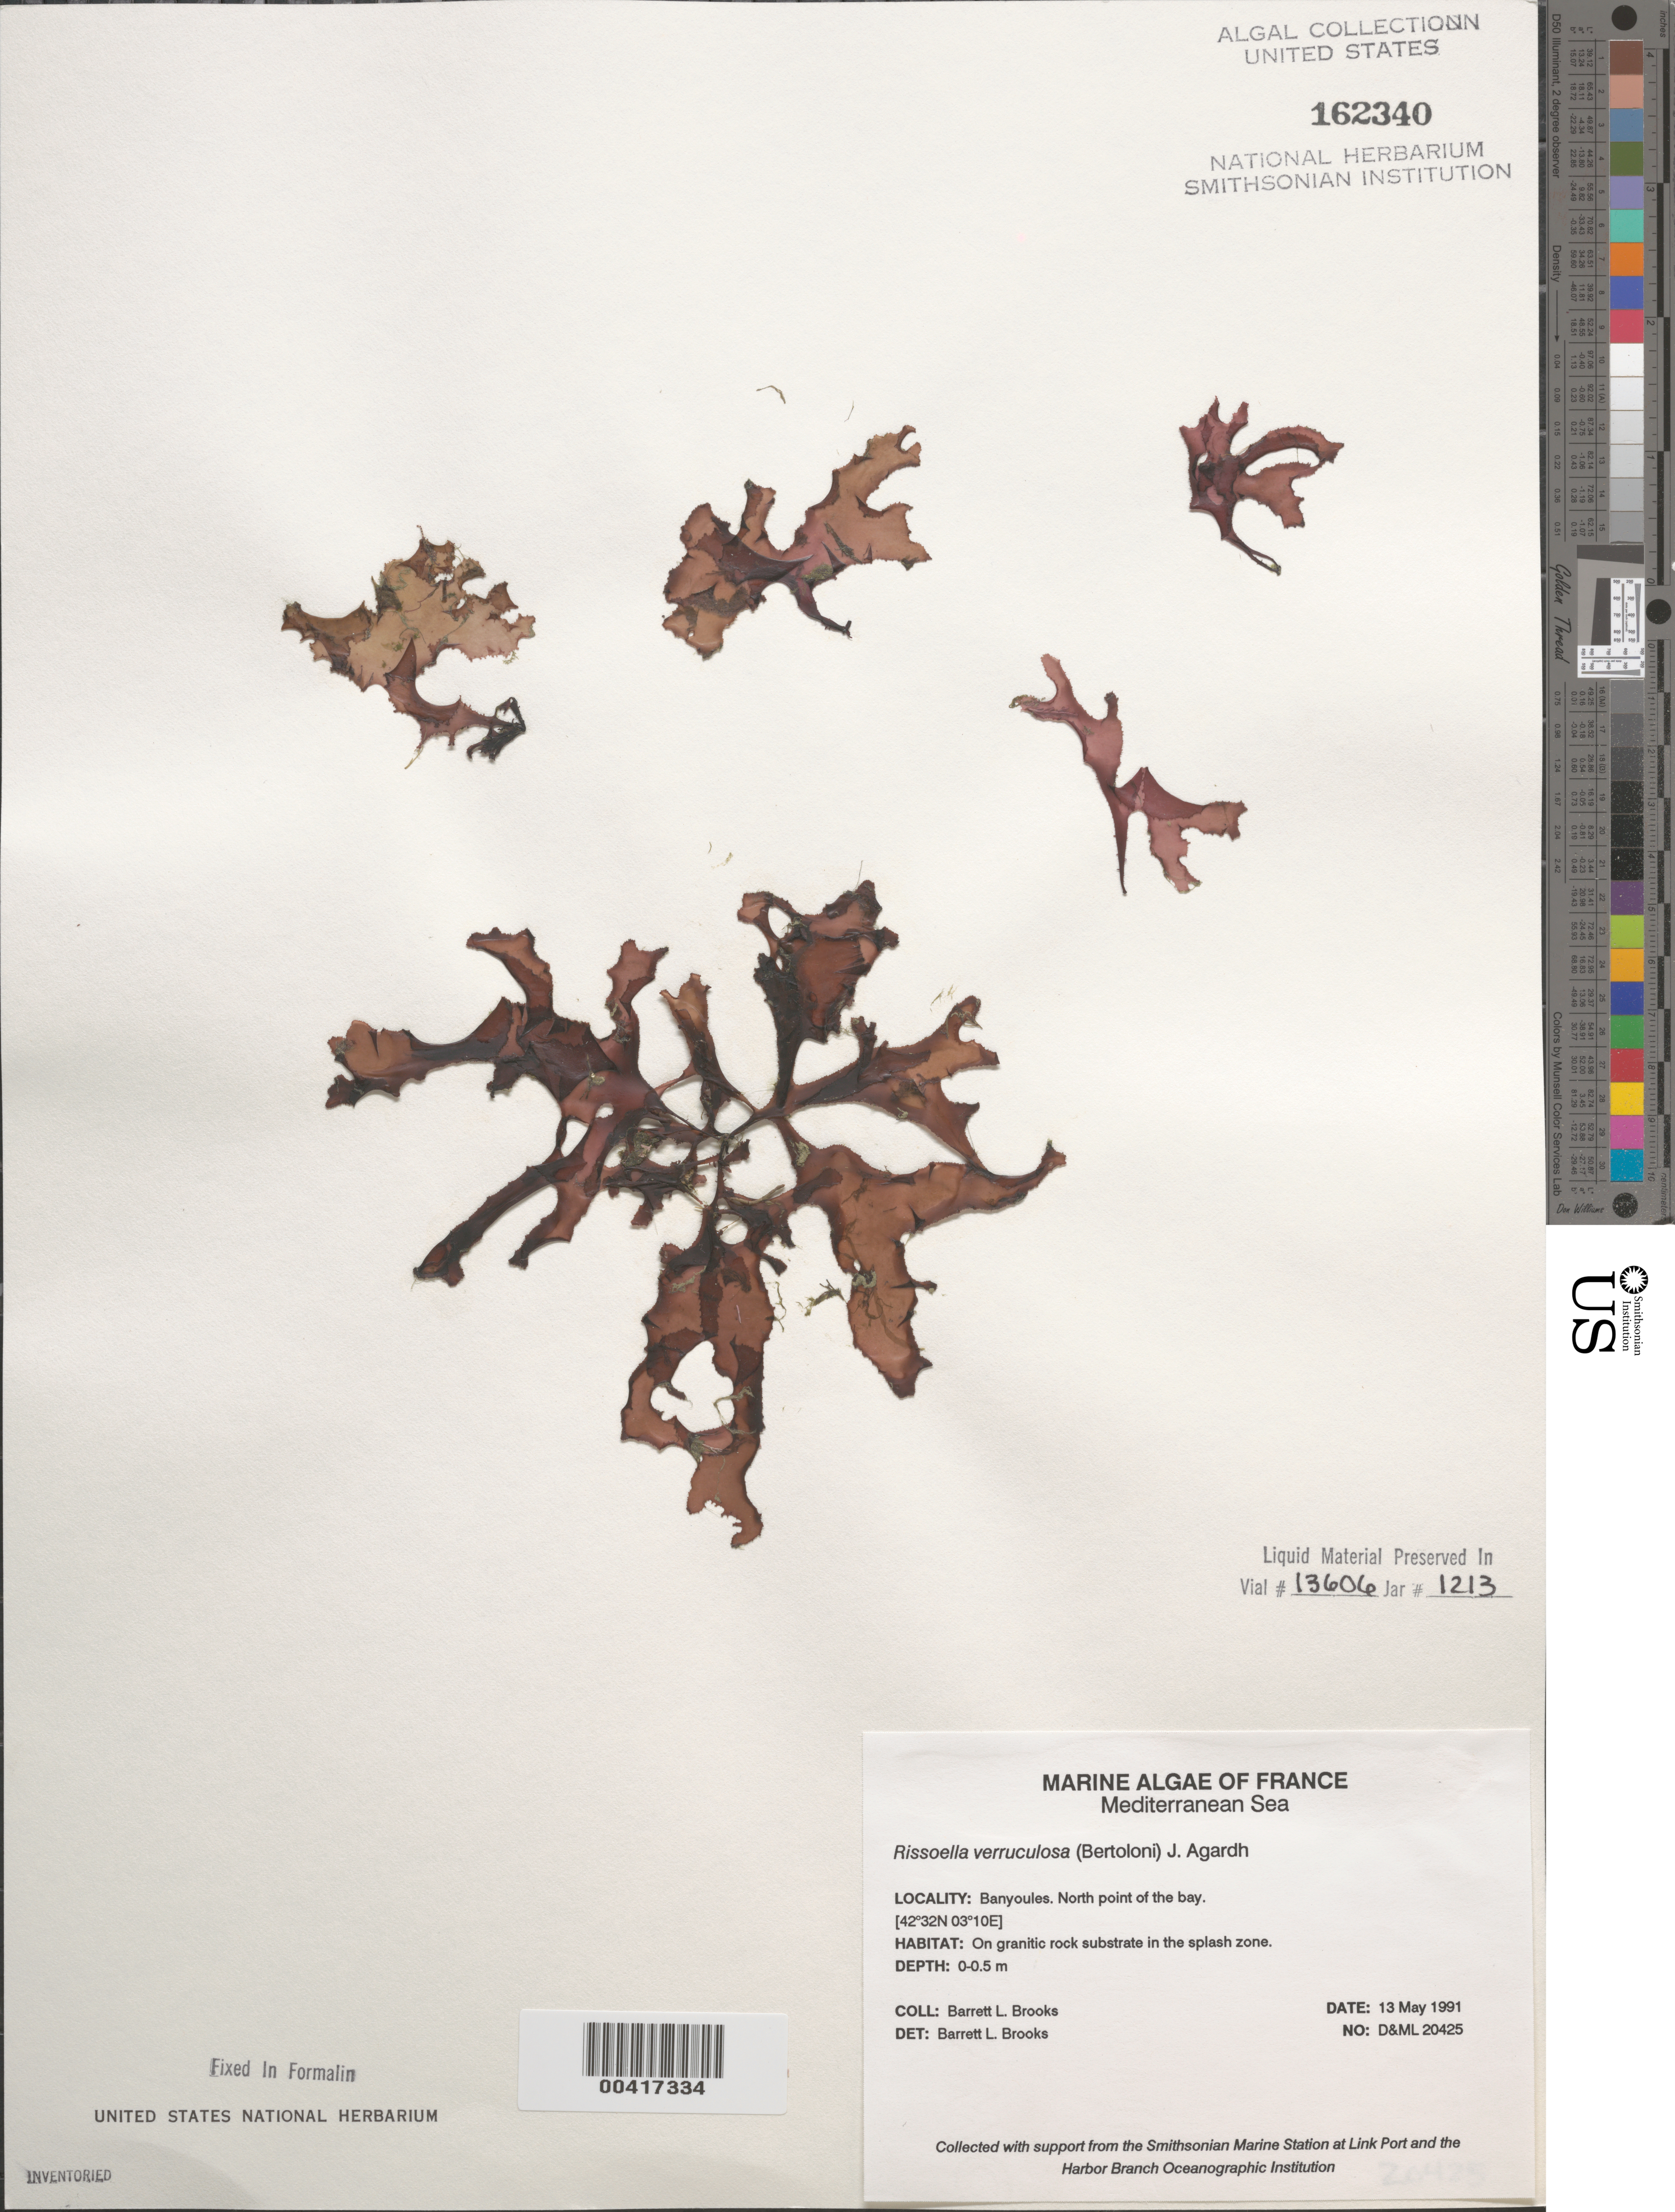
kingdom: Plantae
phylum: Rhodophyta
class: Florideophyceae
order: Gigartinales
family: Rissoellaceae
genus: Rissoella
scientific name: Rissoella verruculosa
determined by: Brooks, B. L., (BOT), Smithsonian Institution - National Museum of Natural History (UNITED STATES)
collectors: B. Brooks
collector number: D&ML 20425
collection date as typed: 13 May 1991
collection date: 1991-05-13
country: France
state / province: Occitanie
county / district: Pyrénées-Orientales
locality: Banyuls-sur-Mer (Banyoules)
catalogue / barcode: US 162340